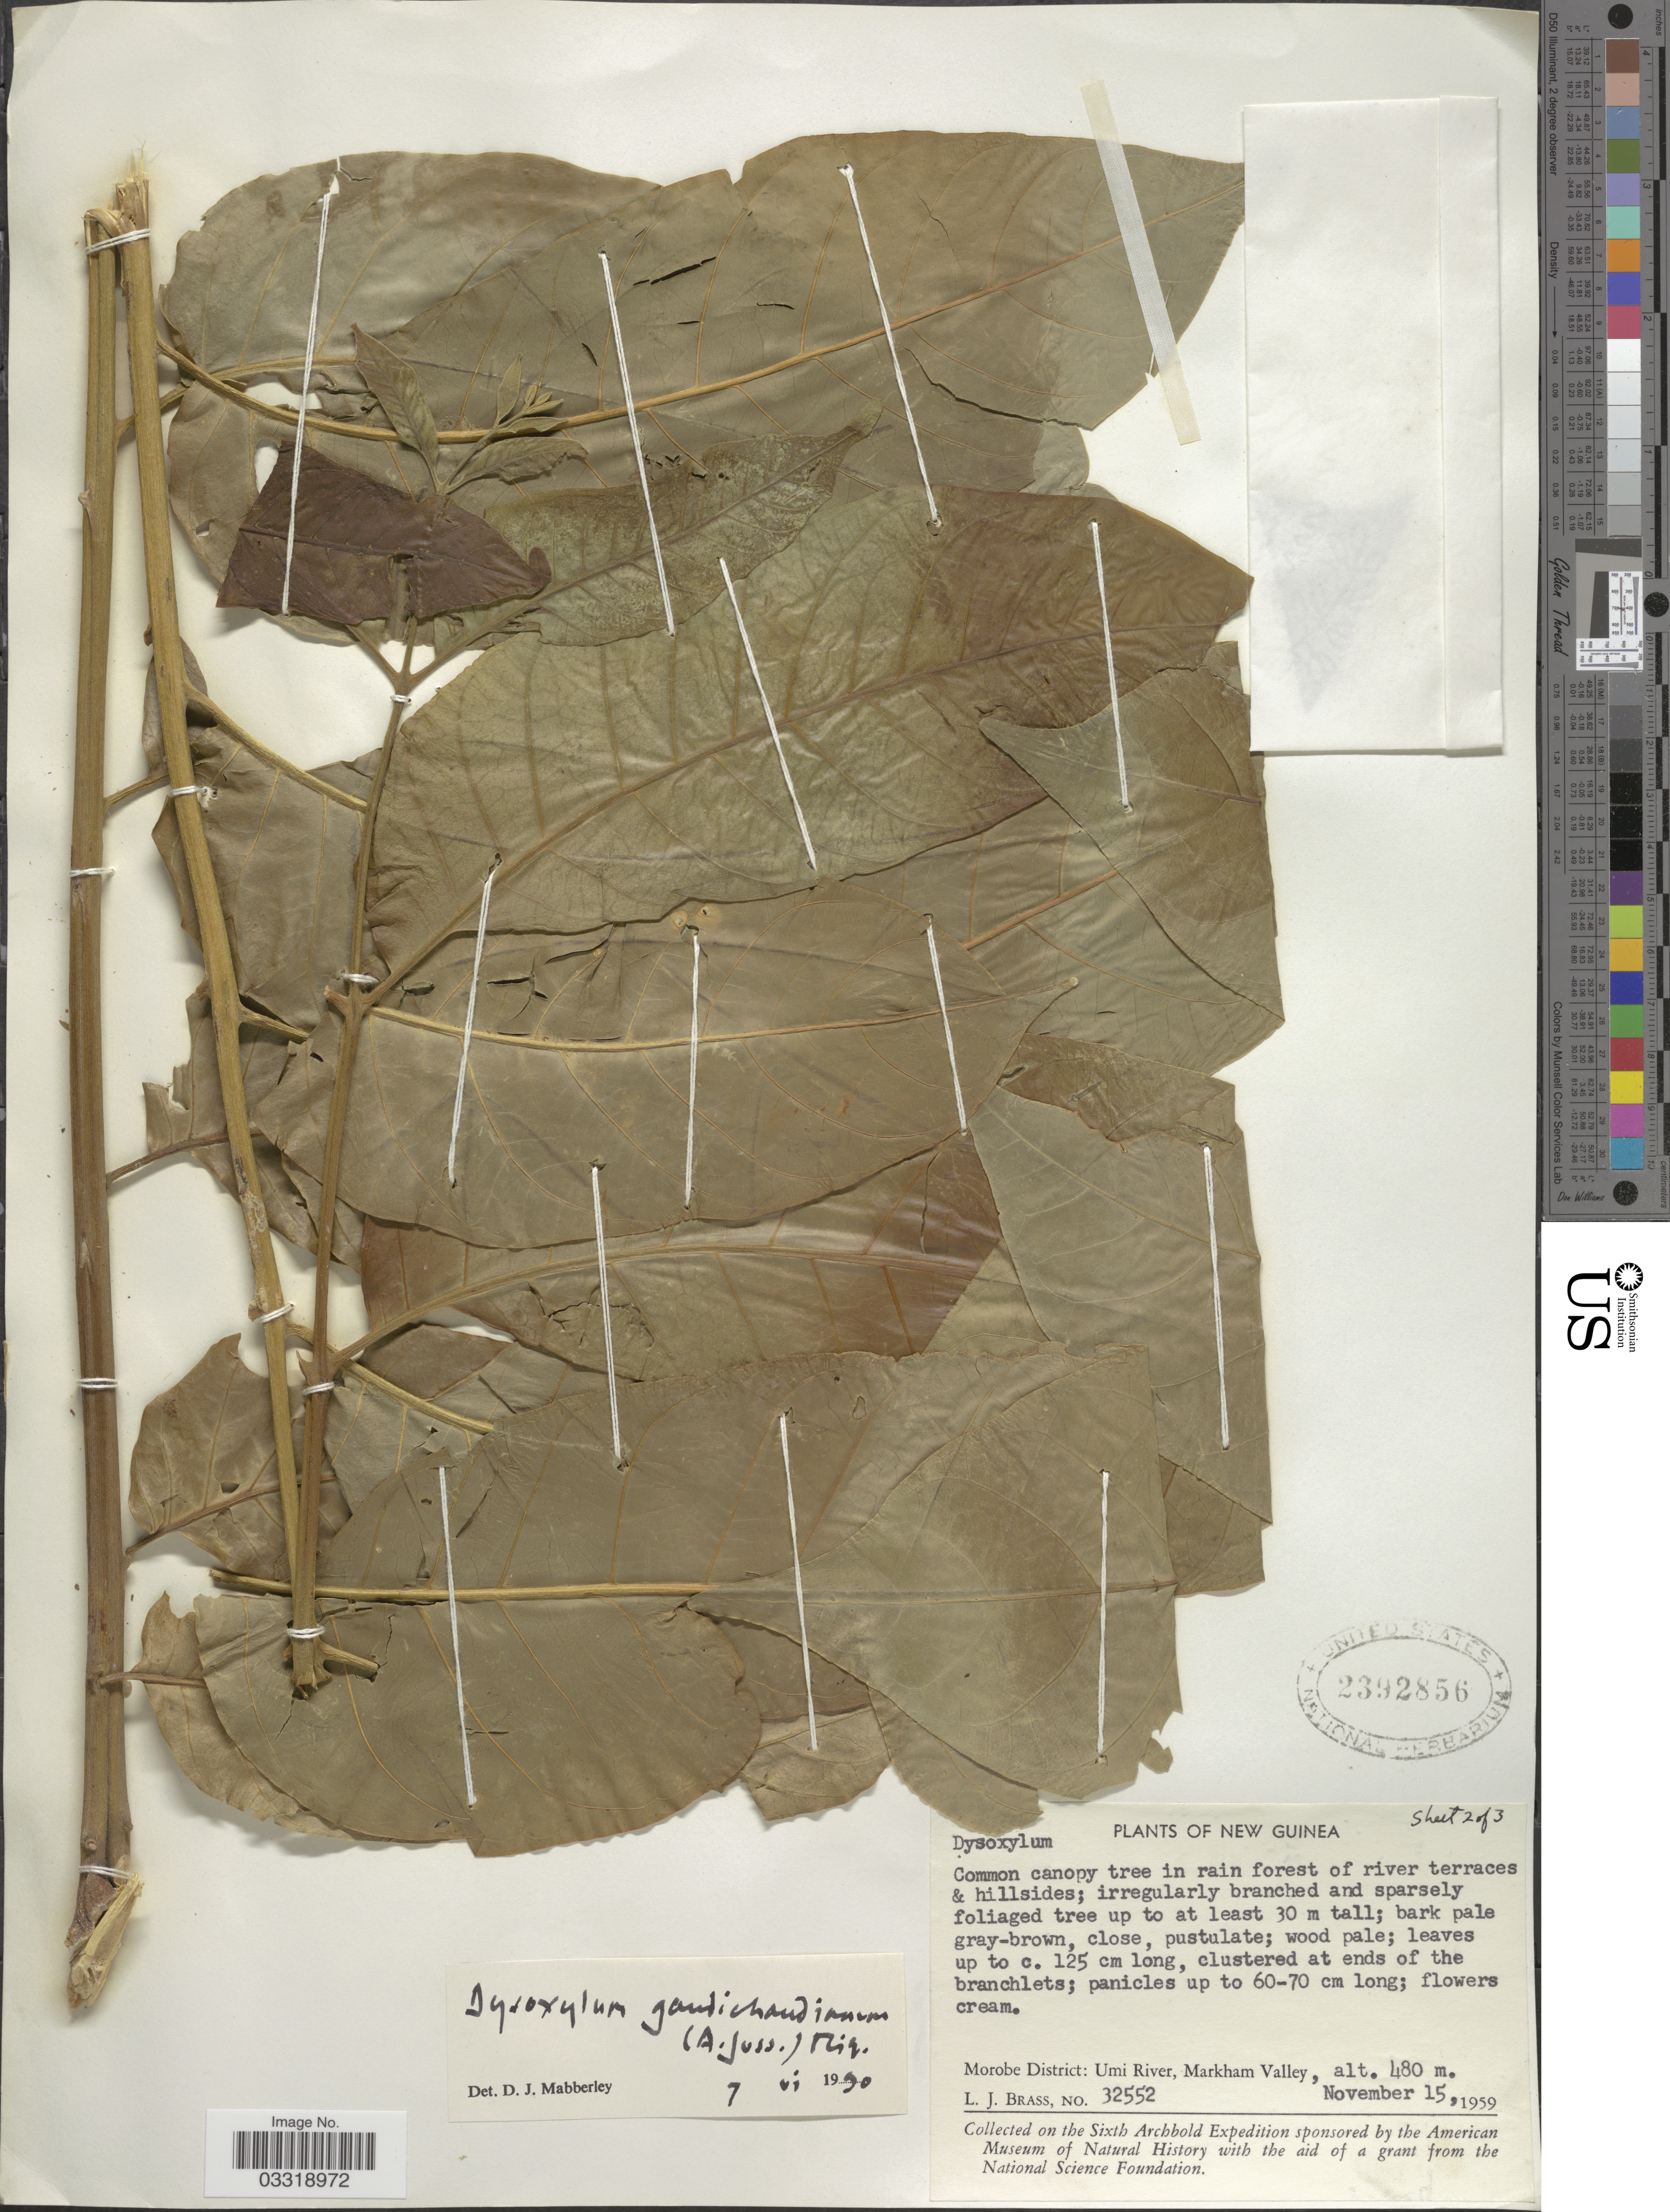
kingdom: Plantae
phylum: Tracheophyta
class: Magnoliopsida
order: Sapindales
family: Meliaceae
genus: Didymocheton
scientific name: Didymocheton gaudichaudianus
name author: A. Juss.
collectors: L. J. Brass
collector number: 32552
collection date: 1959-11-15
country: Papua New Guinea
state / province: Morobe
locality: New Guinea. Morobe District: Umi River, Markham Valley.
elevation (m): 480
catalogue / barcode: US 2392856